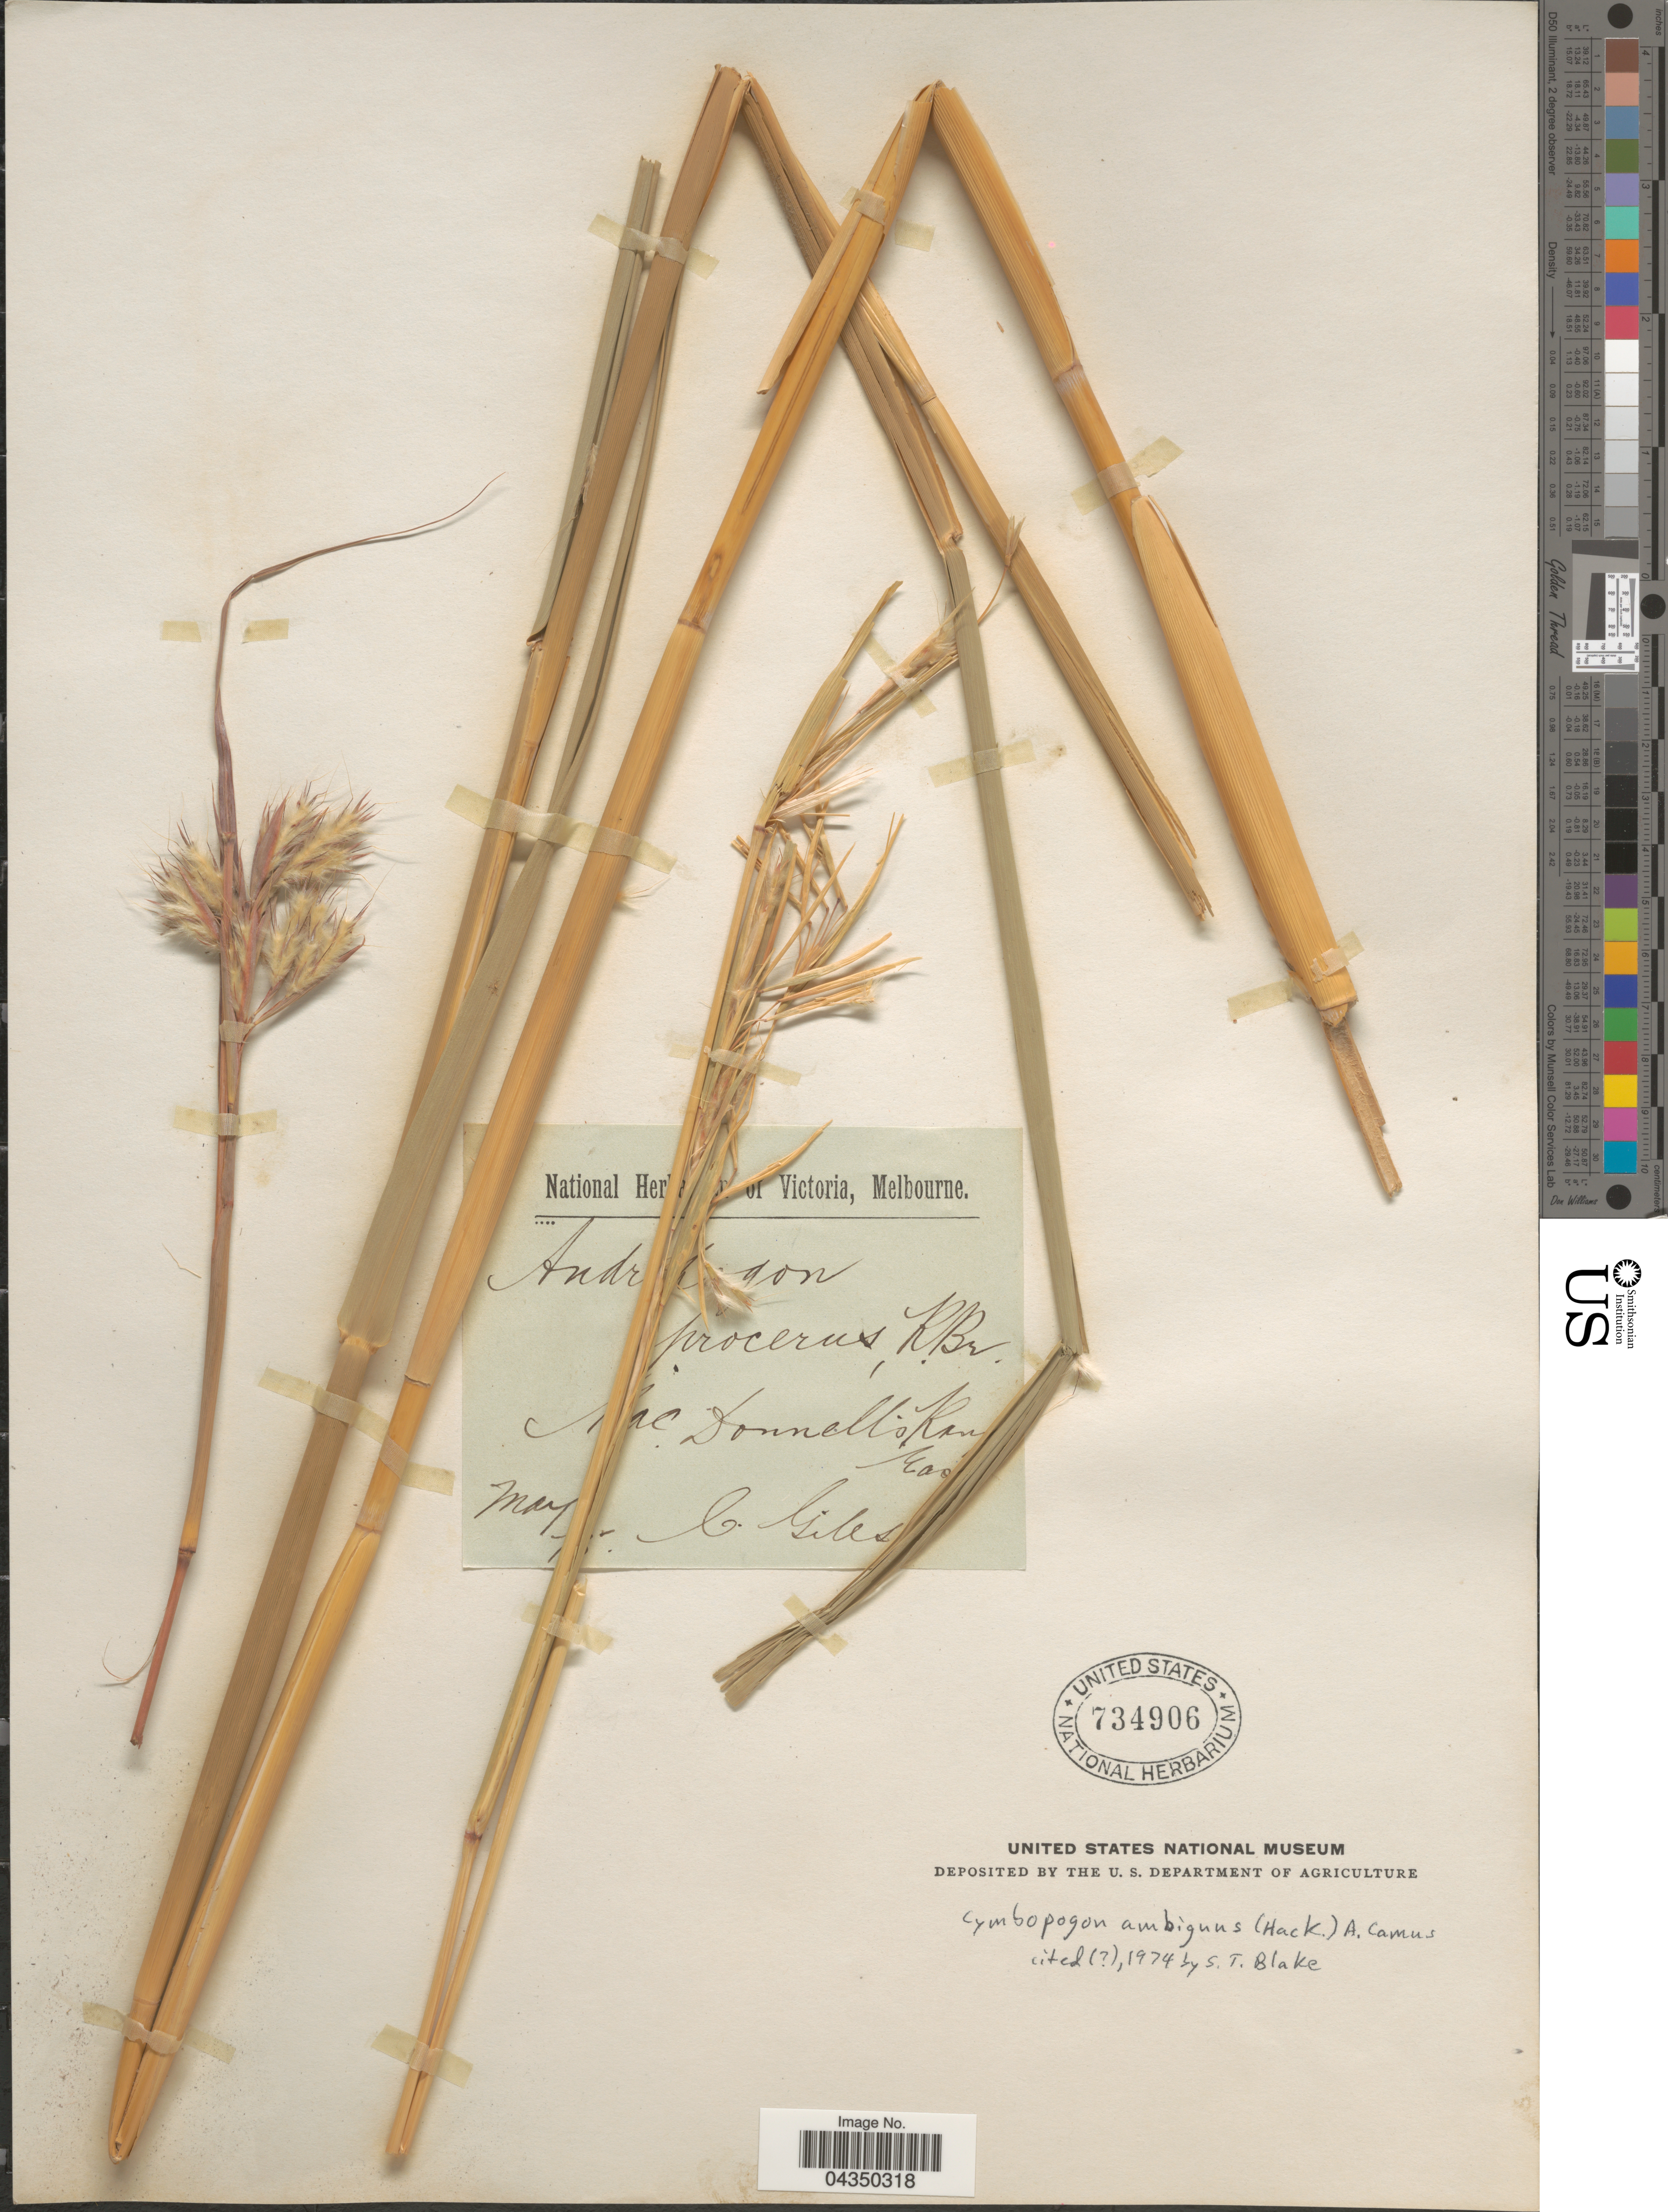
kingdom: Plantae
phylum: Tracheophyta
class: Liliopsida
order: Poales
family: Poaceae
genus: Cymbopogon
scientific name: Cymbopogon ambiguus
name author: A. Camus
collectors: C. Giles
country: Australia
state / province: Northern Territory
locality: Mac Donnell's Range.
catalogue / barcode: US 734906